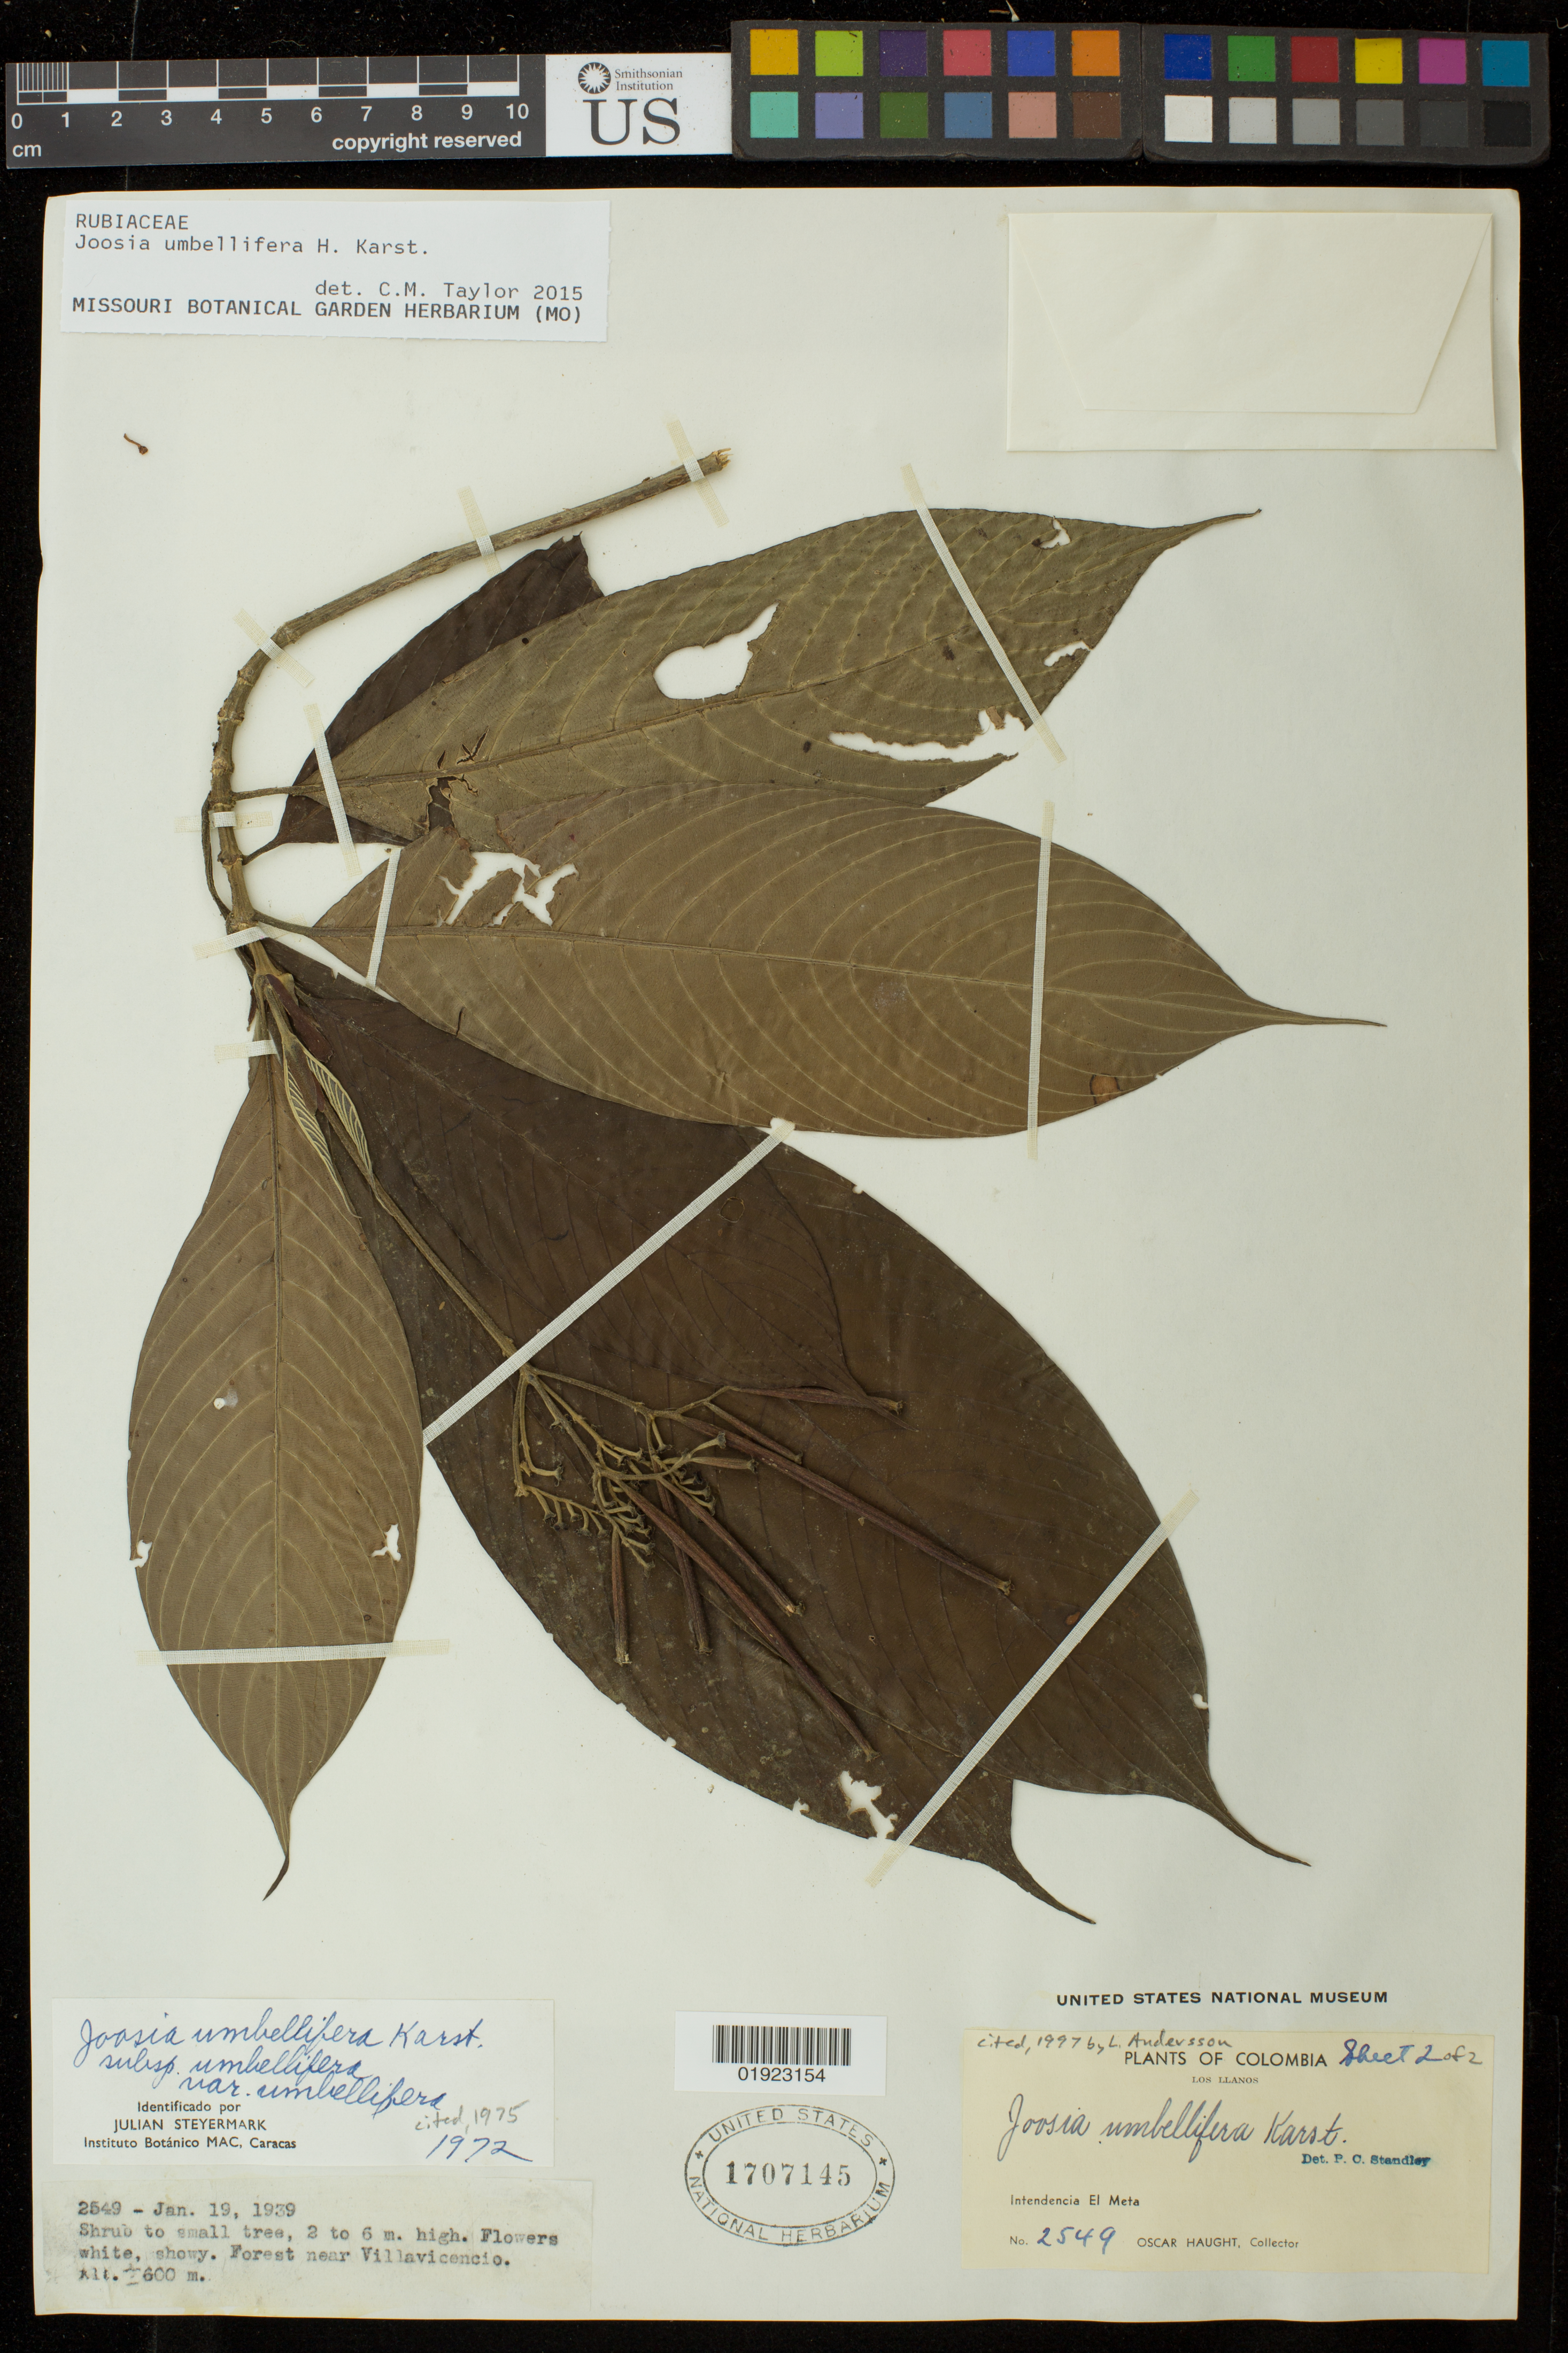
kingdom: Plantae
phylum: Tracheophyta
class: Magnoliopsida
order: Gentianales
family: Rubiaceae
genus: Joosia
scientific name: Joosia umbellifera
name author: H. Karst.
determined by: Taylor, Charlotte M.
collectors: O. L. Haught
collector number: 2549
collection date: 1939-01-19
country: Colombia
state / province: Meta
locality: Los Llanos. Forest near Villavicencia.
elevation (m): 600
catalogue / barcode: US 1707145